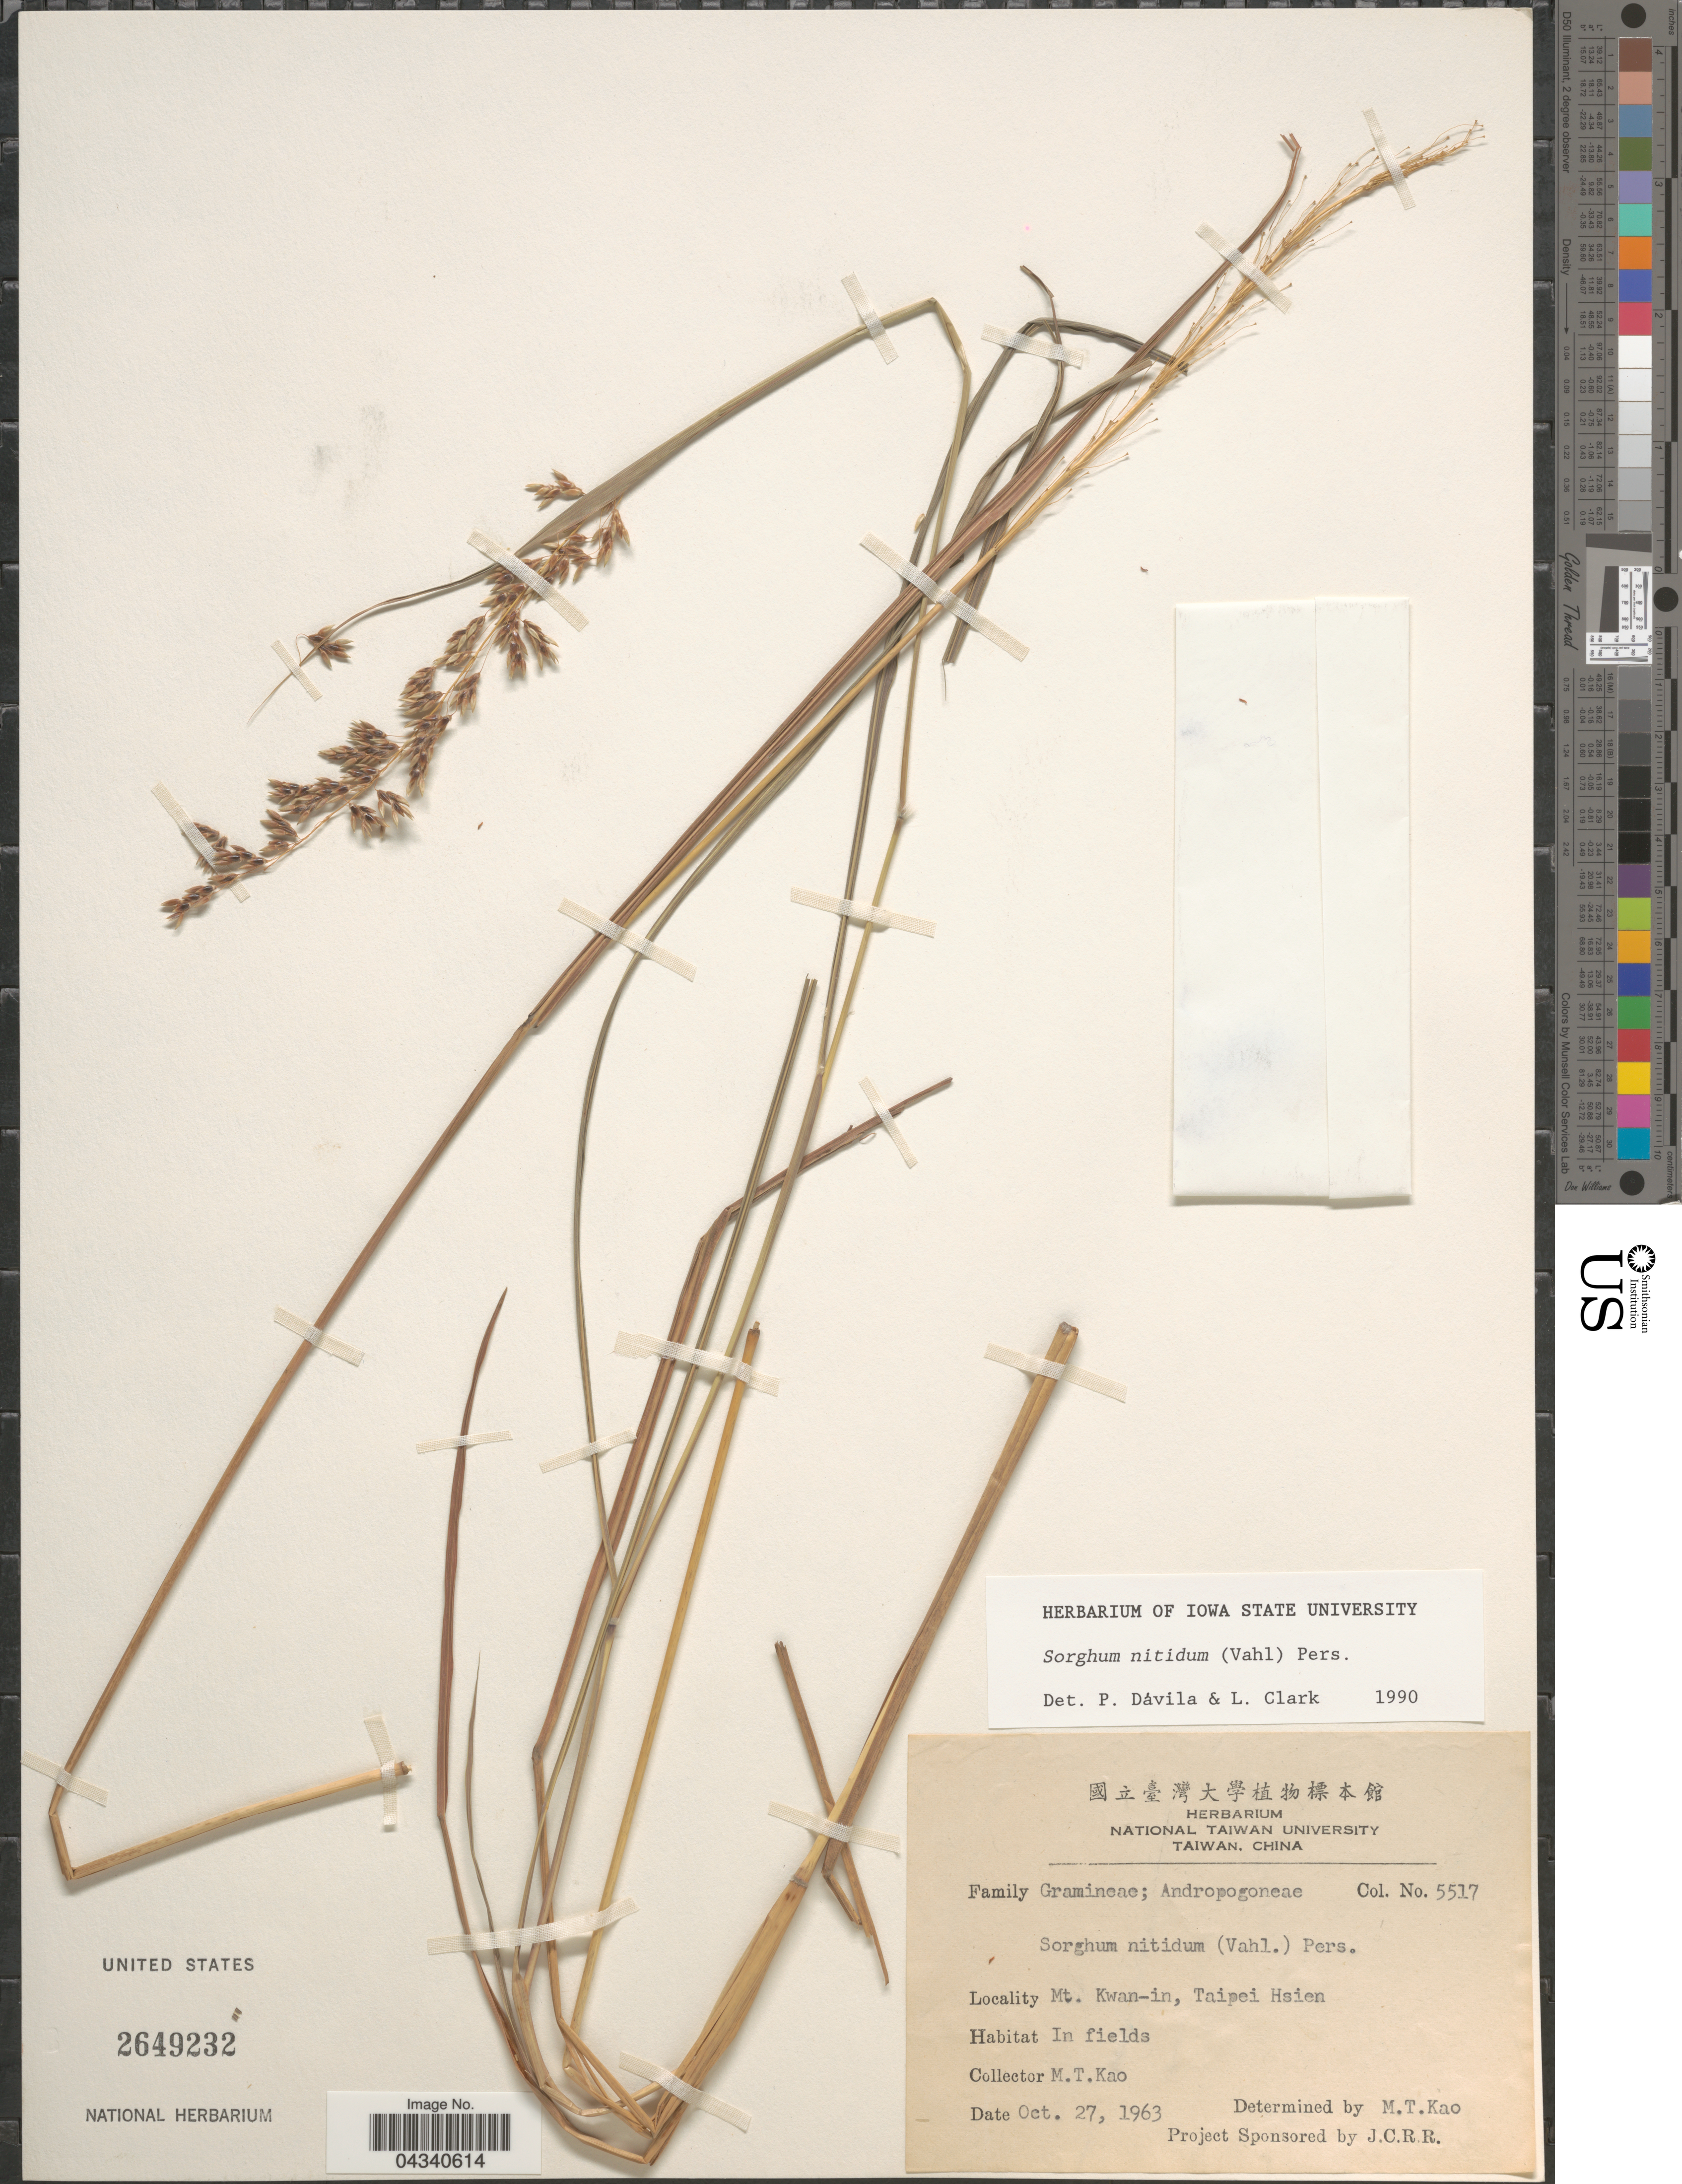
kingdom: Plantae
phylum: Tracheophyta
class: Liliopsida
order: Poales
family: Poaceae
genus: Sorghum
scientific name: Sorghum nitidum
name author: (Vahl) Pers.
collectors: M. T. Kao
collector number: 5517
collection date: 1963-10-27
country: Taiwan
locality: Mt. Kwan-in, Taipei Hsien.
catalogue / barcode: US 2649232